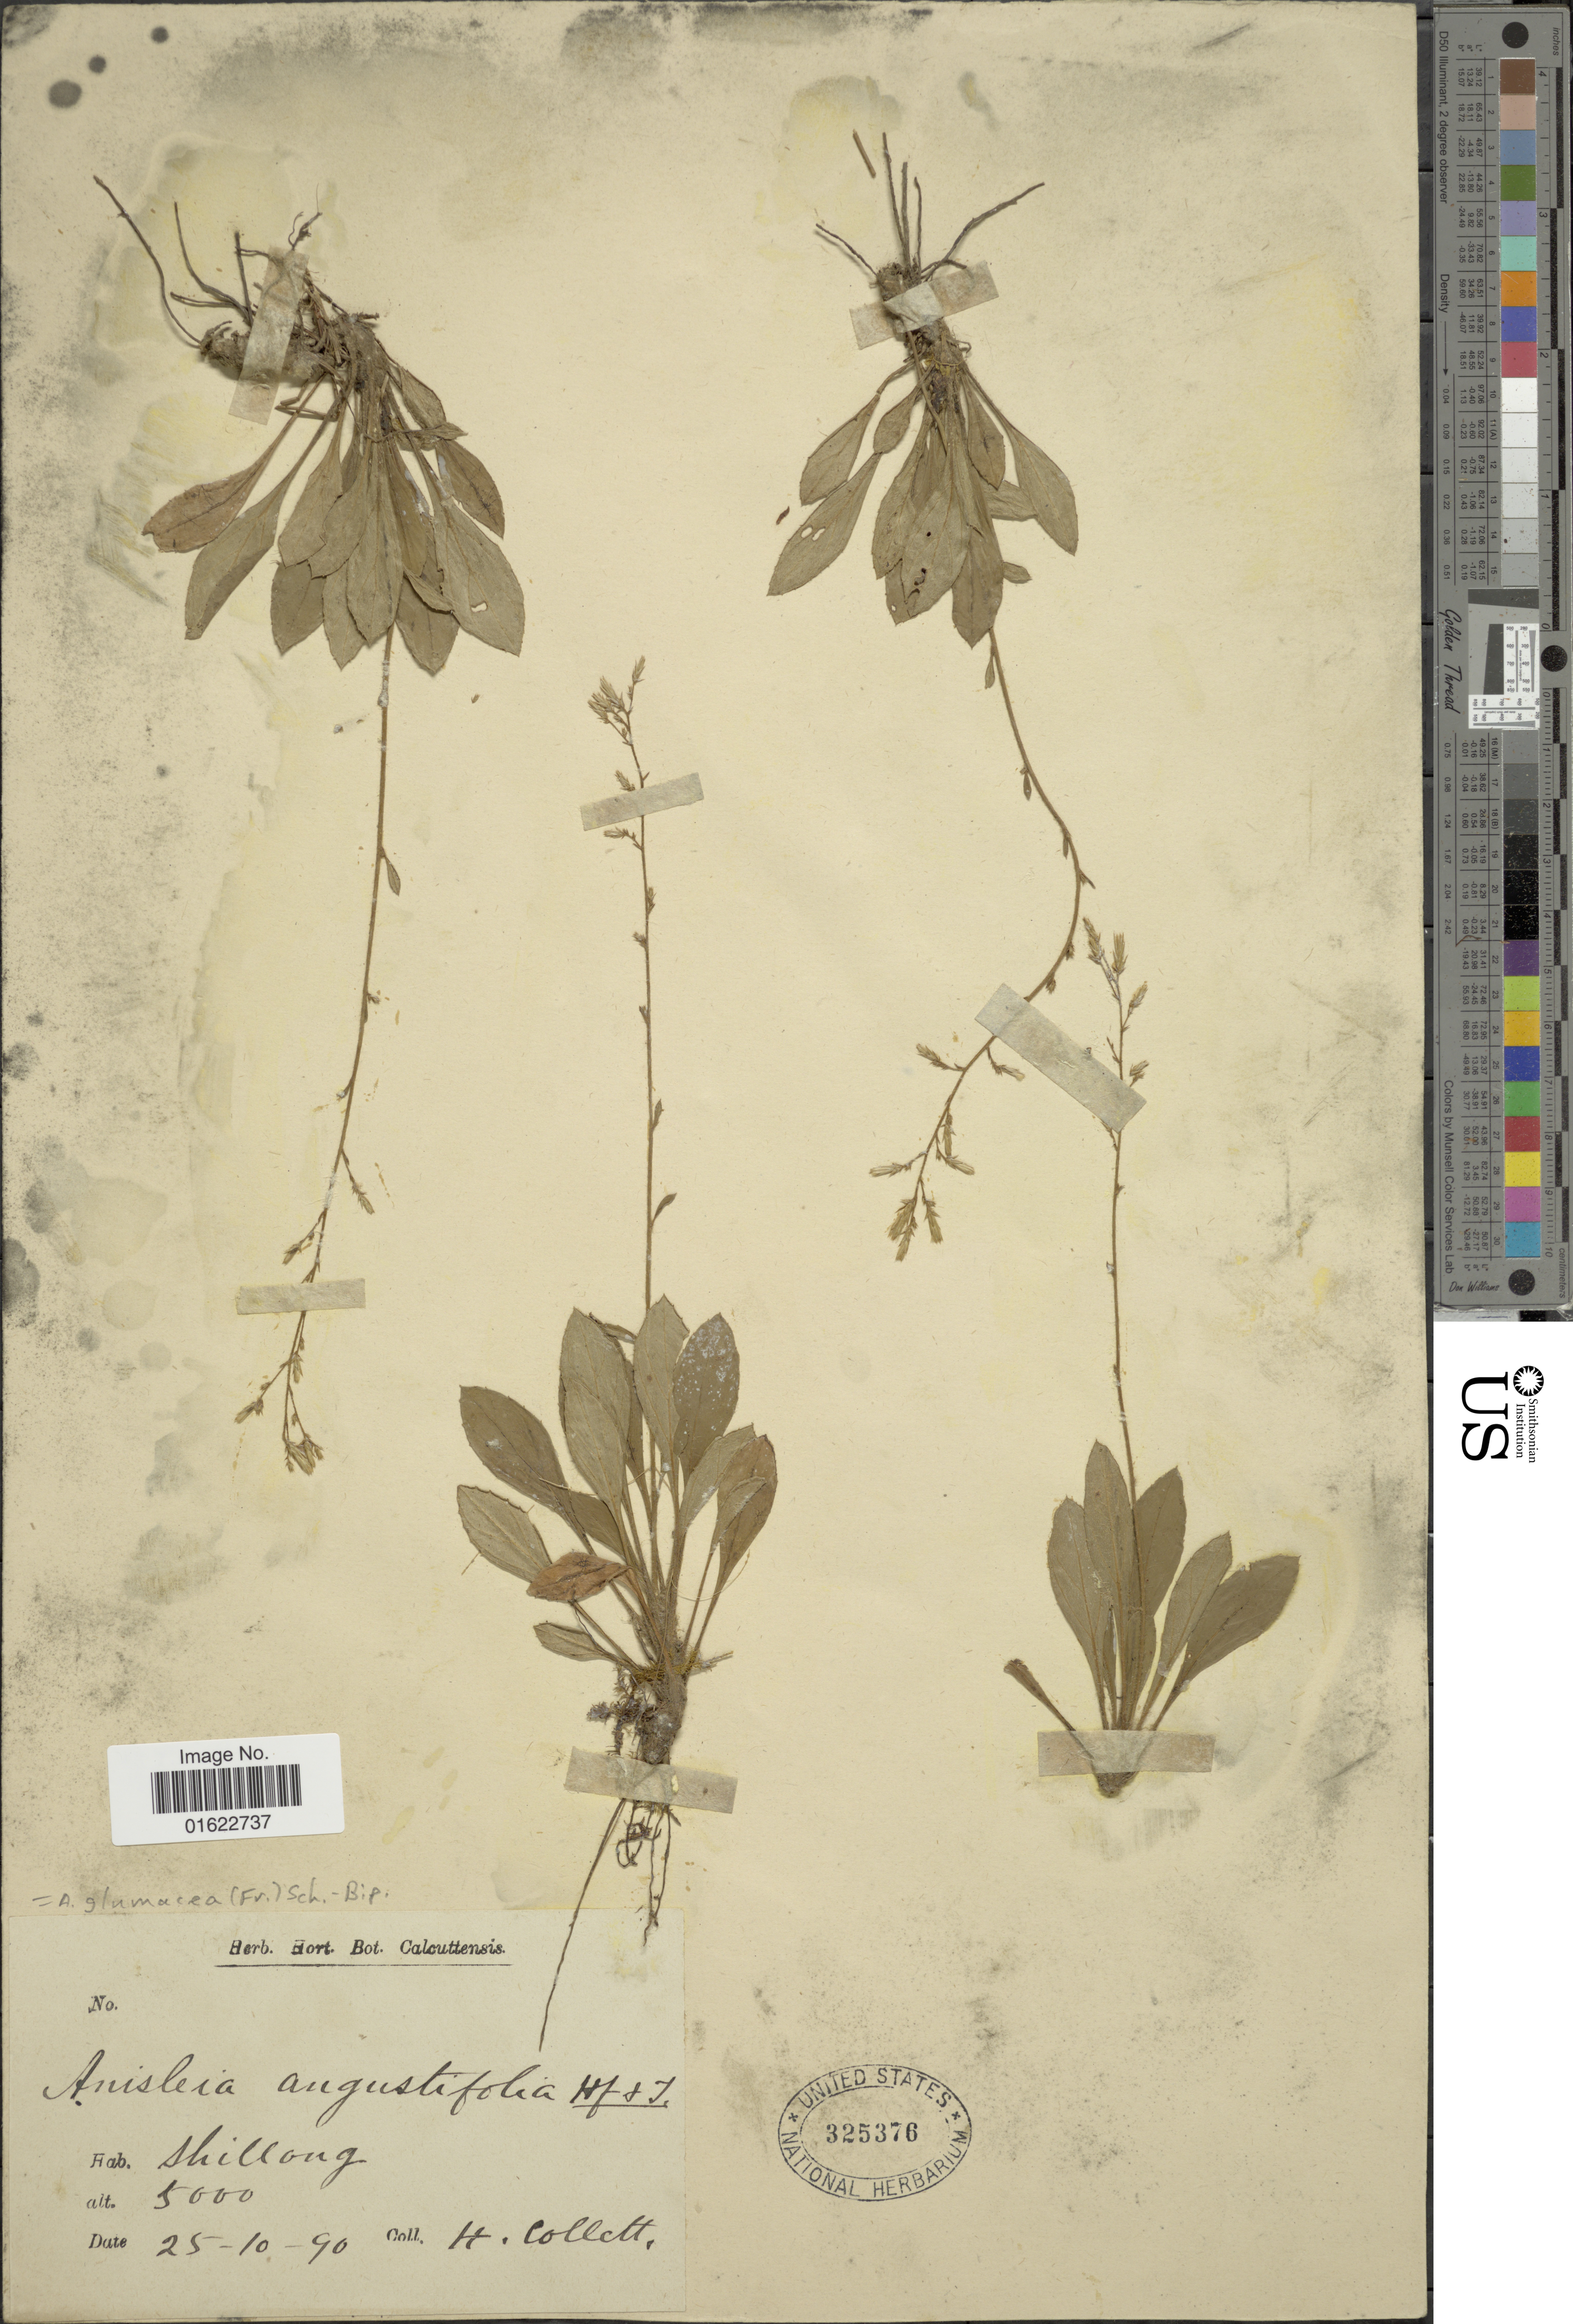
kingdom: Plantae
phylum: Tracheophyta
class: Magnoliopsida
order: Asterales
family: Asteraceae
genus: Ainsliaea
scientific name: Ainsliaea glumacea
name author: (Fr.) Sch. Bip.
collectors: H. Collett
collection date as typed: Transcribed d/m/y: 25/10/90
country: India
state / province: Meghalaya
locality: Shillong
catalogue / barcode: US 325376